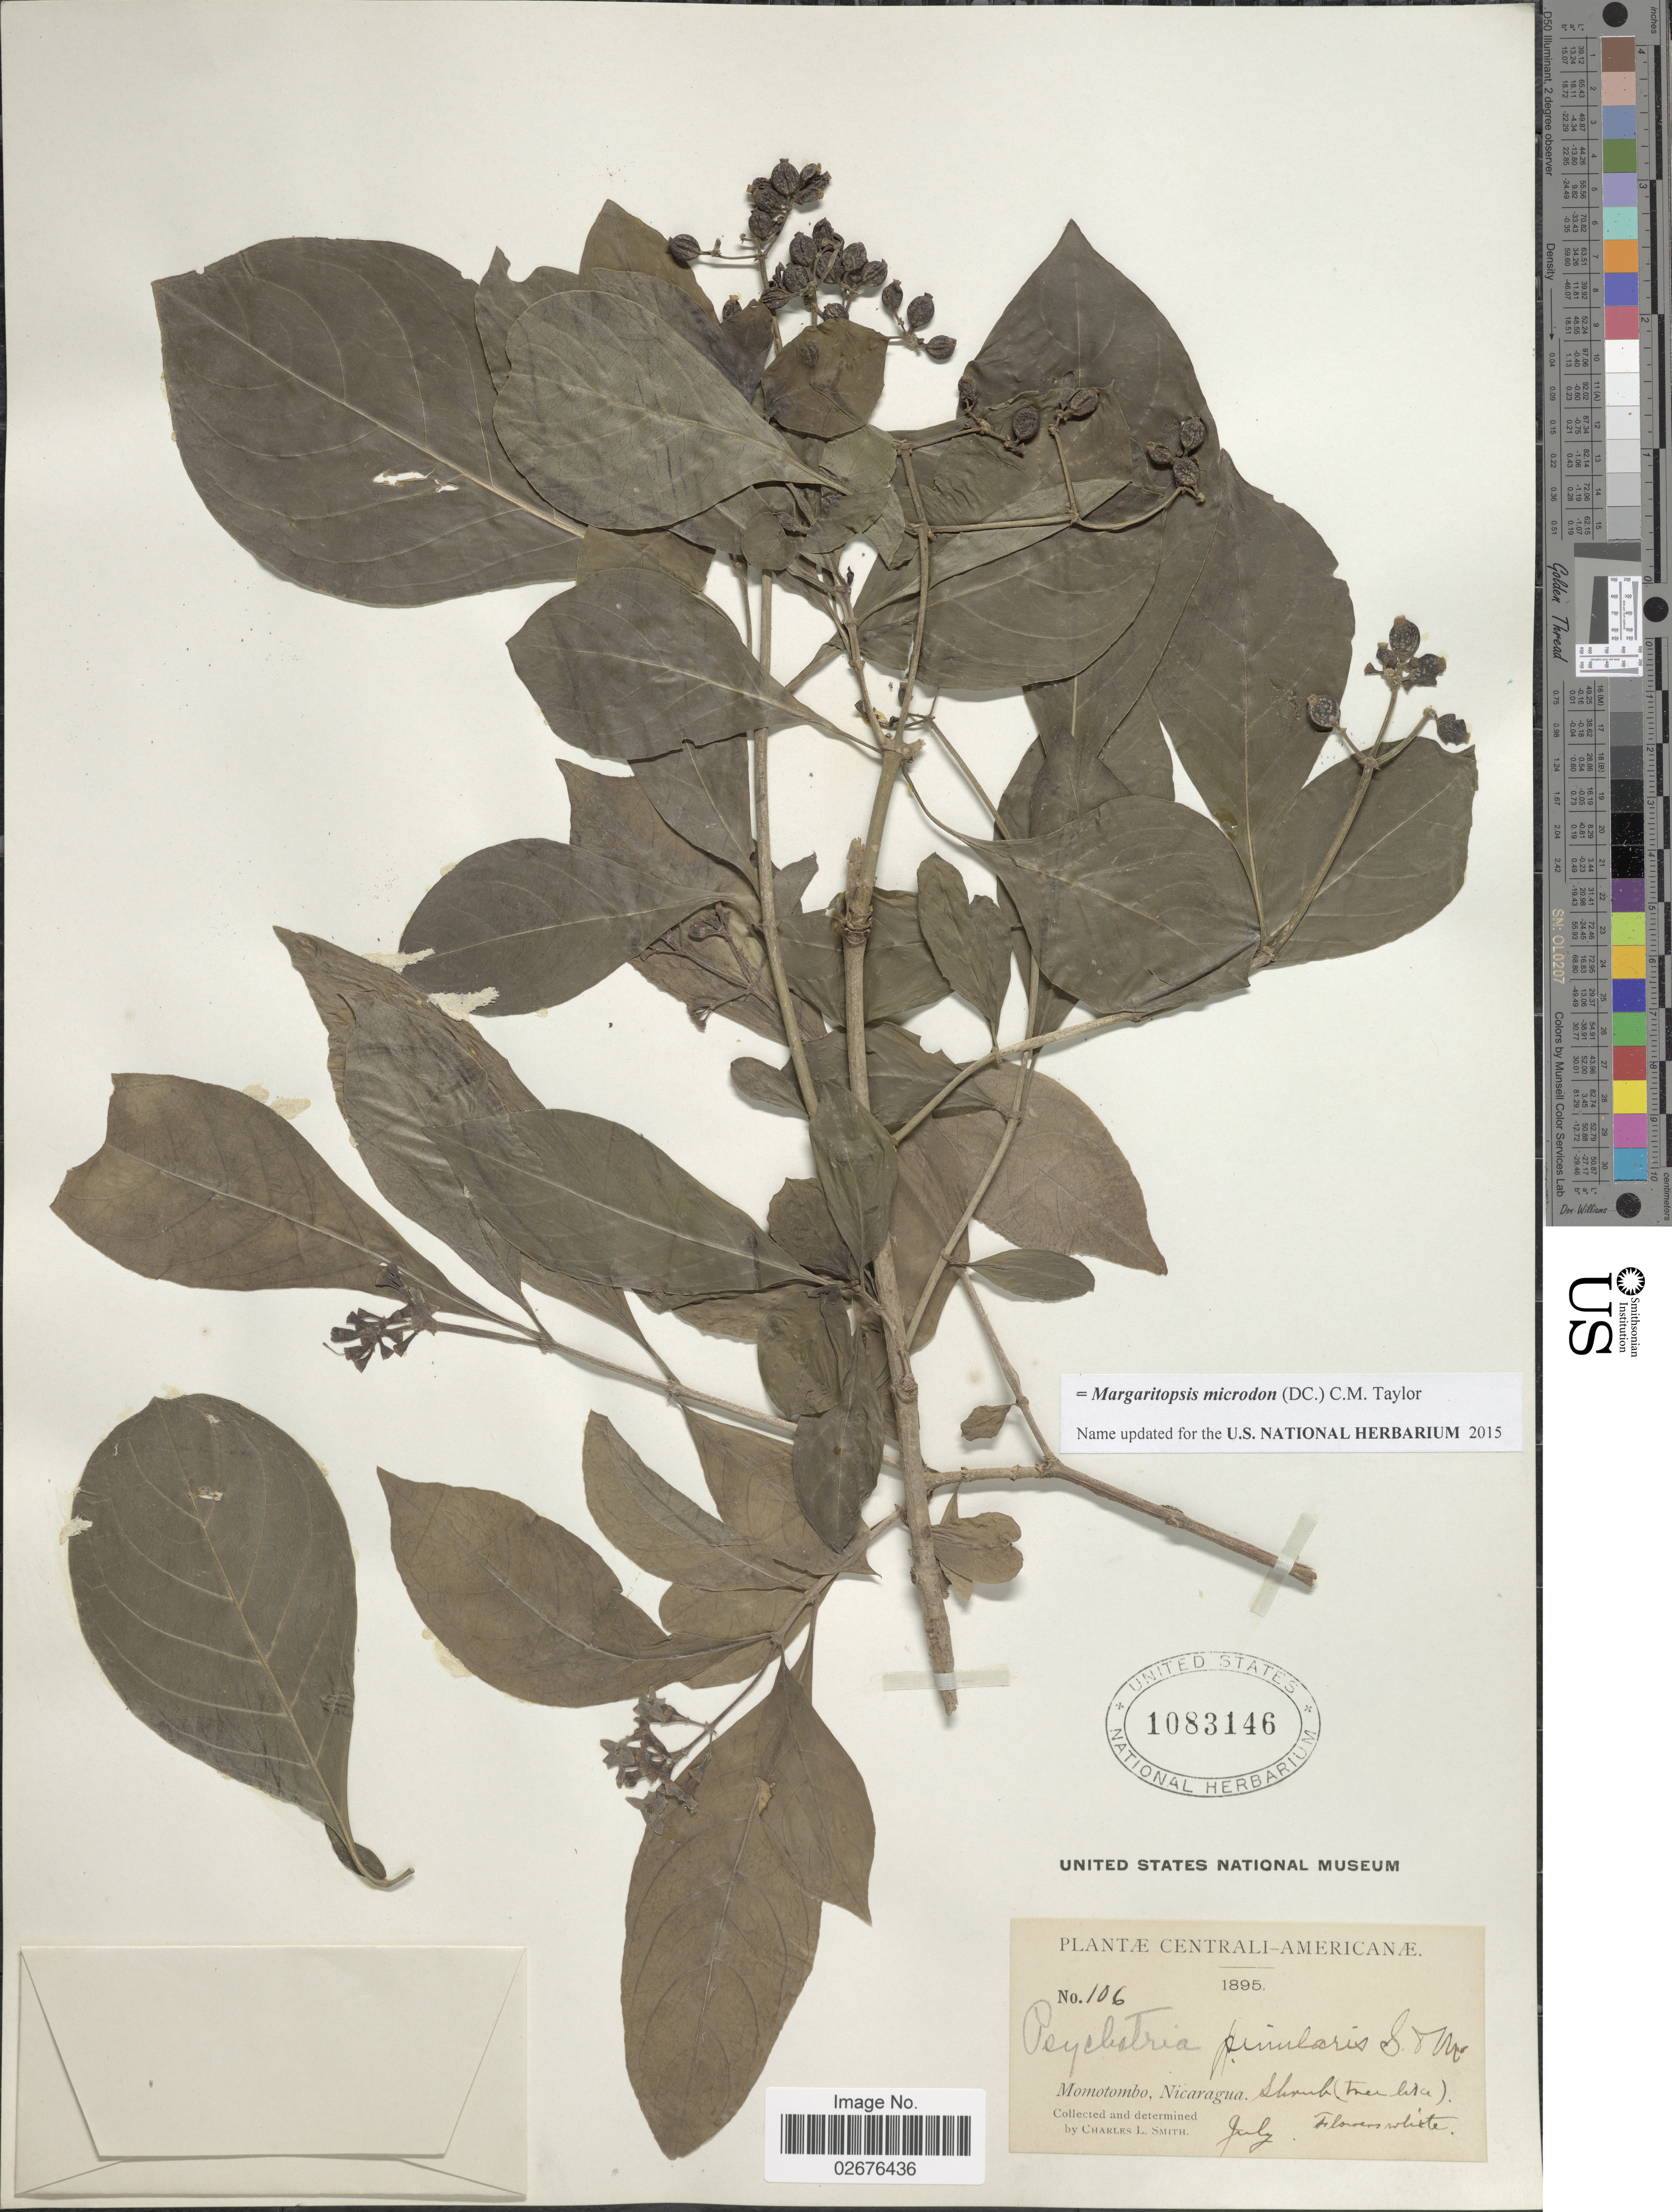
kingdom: Plantae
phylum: Tracheophyta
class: Magnoliopsida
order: Gentianales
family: Rubiaceae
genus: Margaritopsis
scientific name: Margaritopsis microdon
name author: (DC.) C.M. Taylor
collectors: C. L. Smith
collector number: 106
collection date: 1895-07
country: Nicaragua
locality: Momotombo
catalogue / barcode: US 1083146